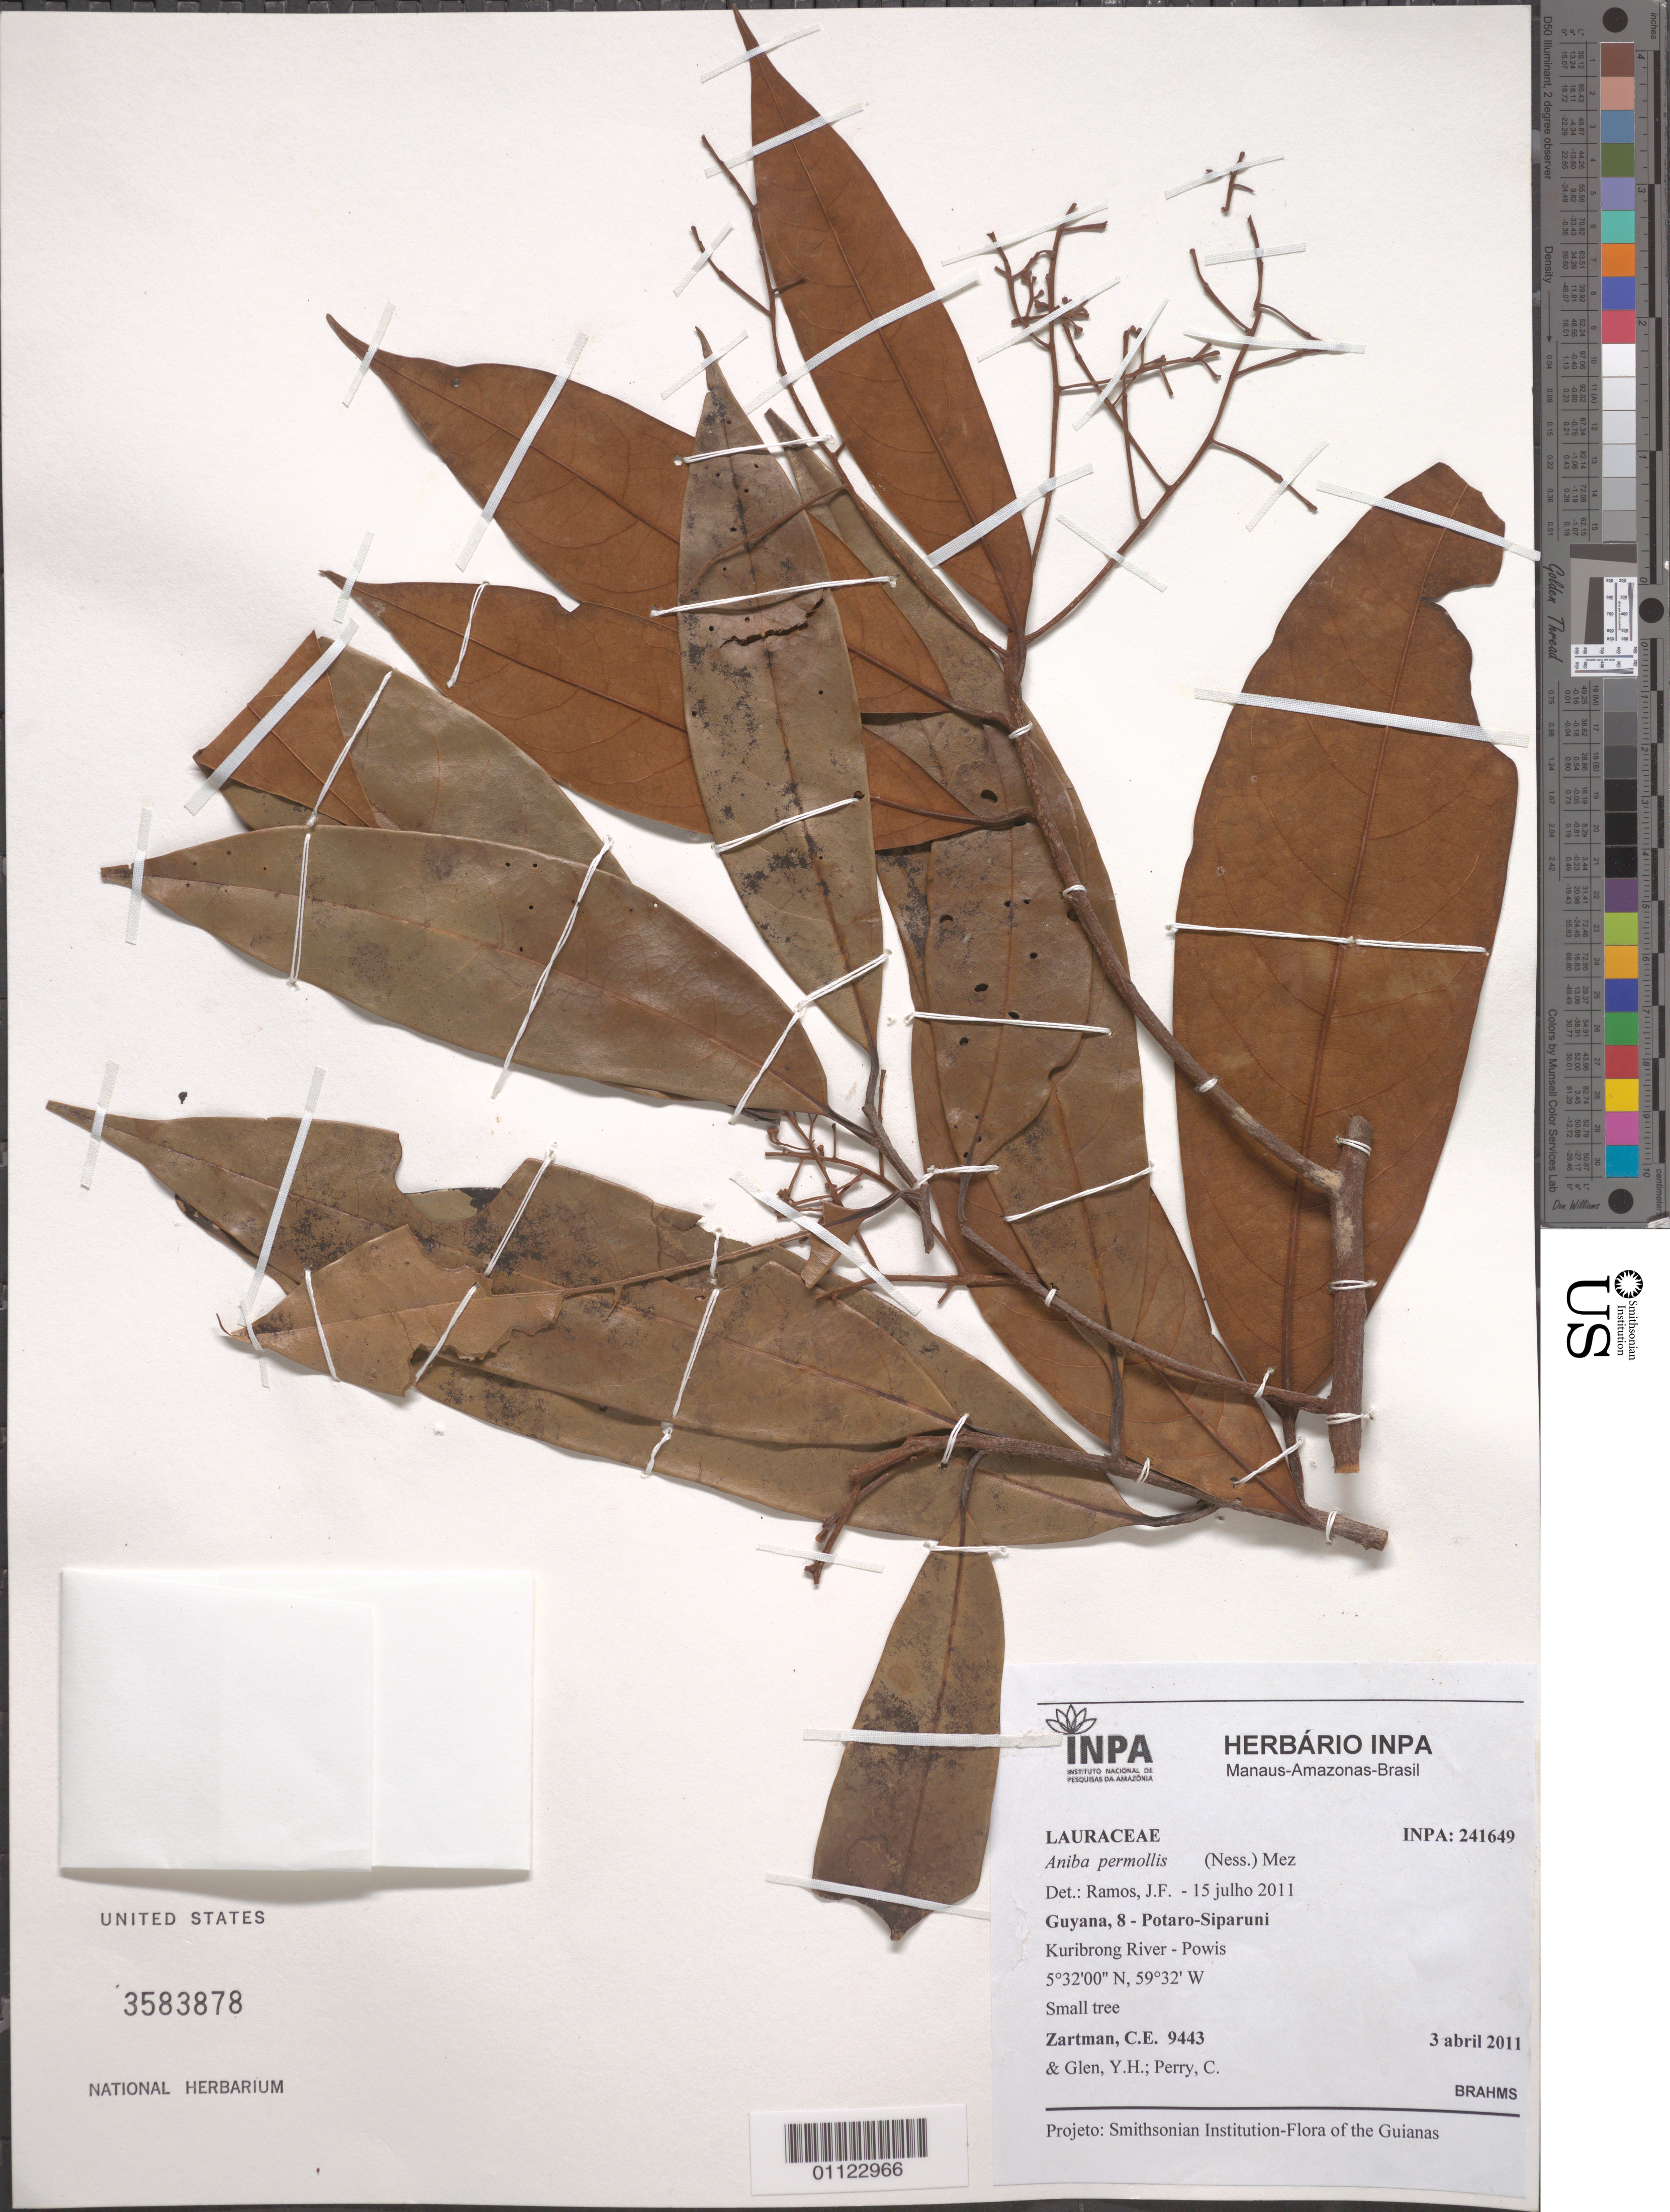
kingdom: Plantae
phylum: Tracheophyta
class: Magnoliopsida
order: Laurales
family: Lauraceae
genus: Aniba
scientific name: Aniba permollis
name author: (Nees) Mez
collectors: C. Zartman, Y. Glen & C. Perry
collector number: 9443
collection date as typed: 3-Apr-11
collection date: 1911-04-03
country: Guyana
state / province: Potaro-Siparuni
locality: Kuribrong River - Powis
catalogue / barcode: US 3583878